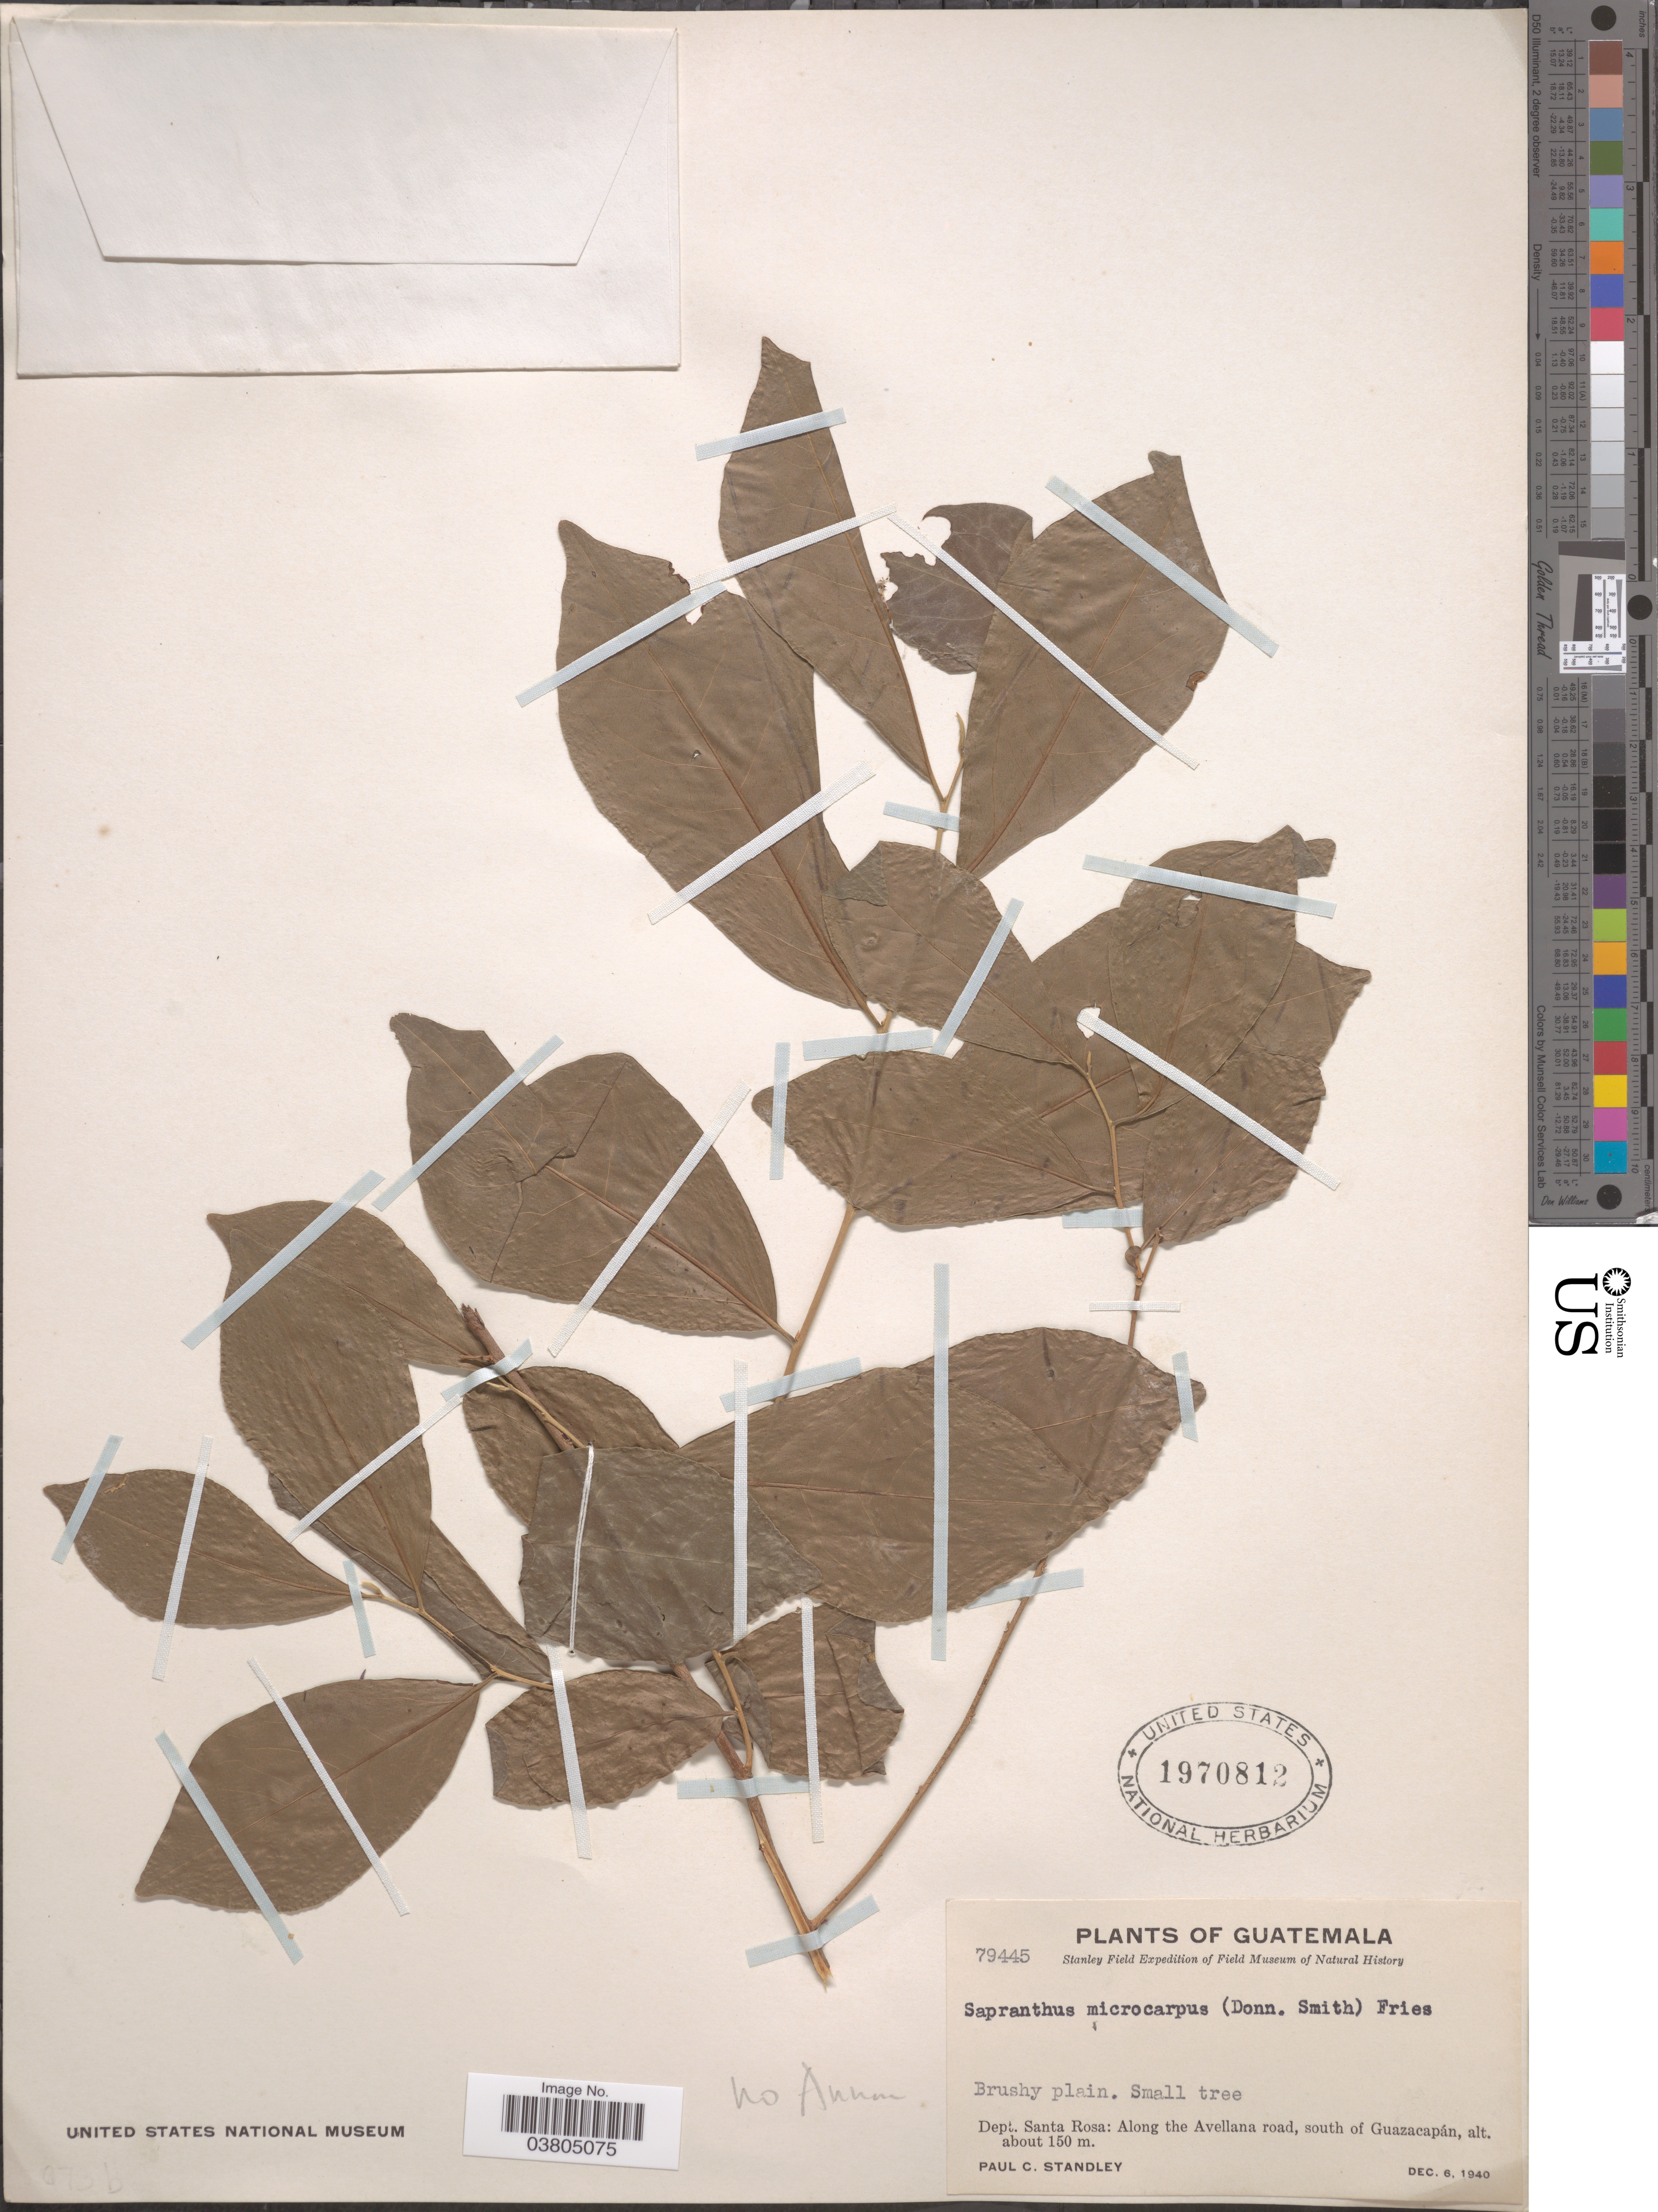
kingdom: Plantae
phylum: Tracheophyta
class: Magnoliopsida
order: Magnoliales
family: Annonaceae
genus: Sapranthus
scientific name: Sapranthus microcarpus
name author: (Donn. Sm.) R.E. Fr.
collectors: P. C. Standley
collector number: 79445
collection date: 1940-12-06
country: Guatemala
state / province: Santa Rosa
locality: Dept. Santa Rosa: Along the Avellana road, south of Guazacapán.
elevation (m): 150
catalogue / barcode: US 1970812